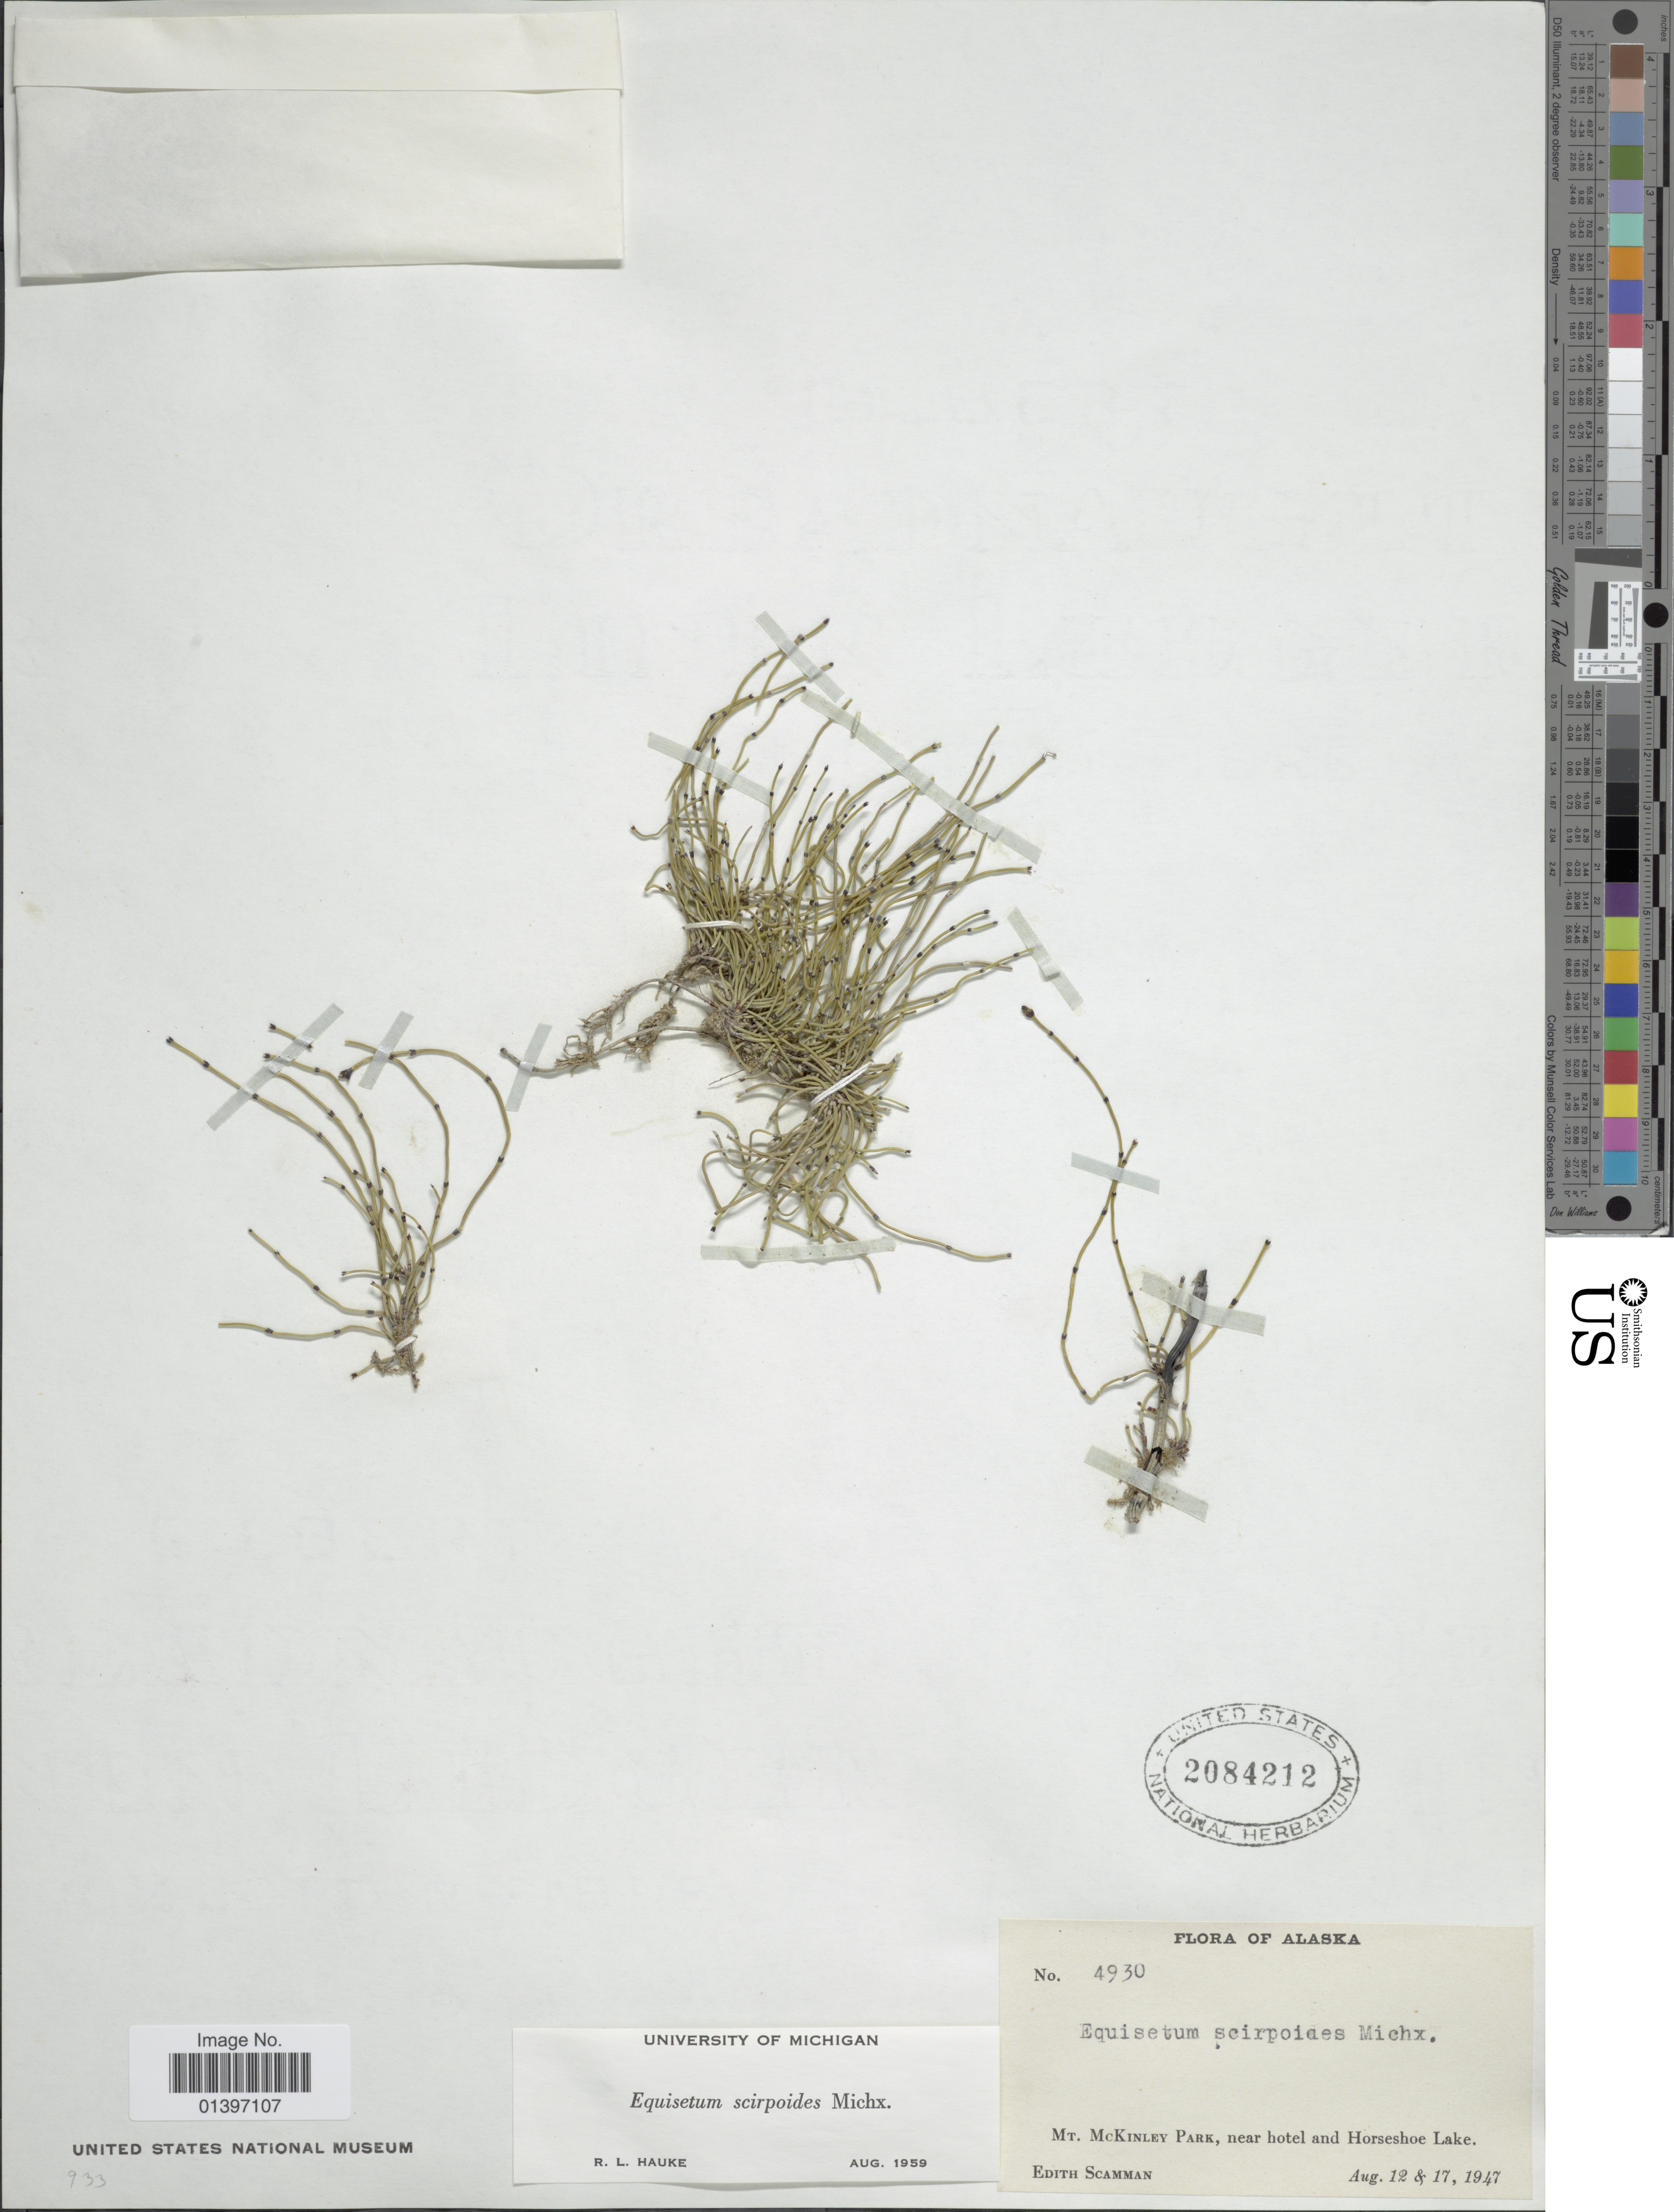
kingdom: Plantae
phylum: Tracheophyta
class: Polypodiopsida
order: Equisetales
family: Equisetaceae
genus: Equisetum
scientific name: Equisetum scirpoides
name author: Michx.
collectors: E. Scamman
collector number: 4930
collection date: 1947-08-12/1947-08-17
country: United States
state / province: Alaska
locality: Mt. McKinley Park, near hotel and Horseshoe Lake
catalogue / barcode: US 2084212